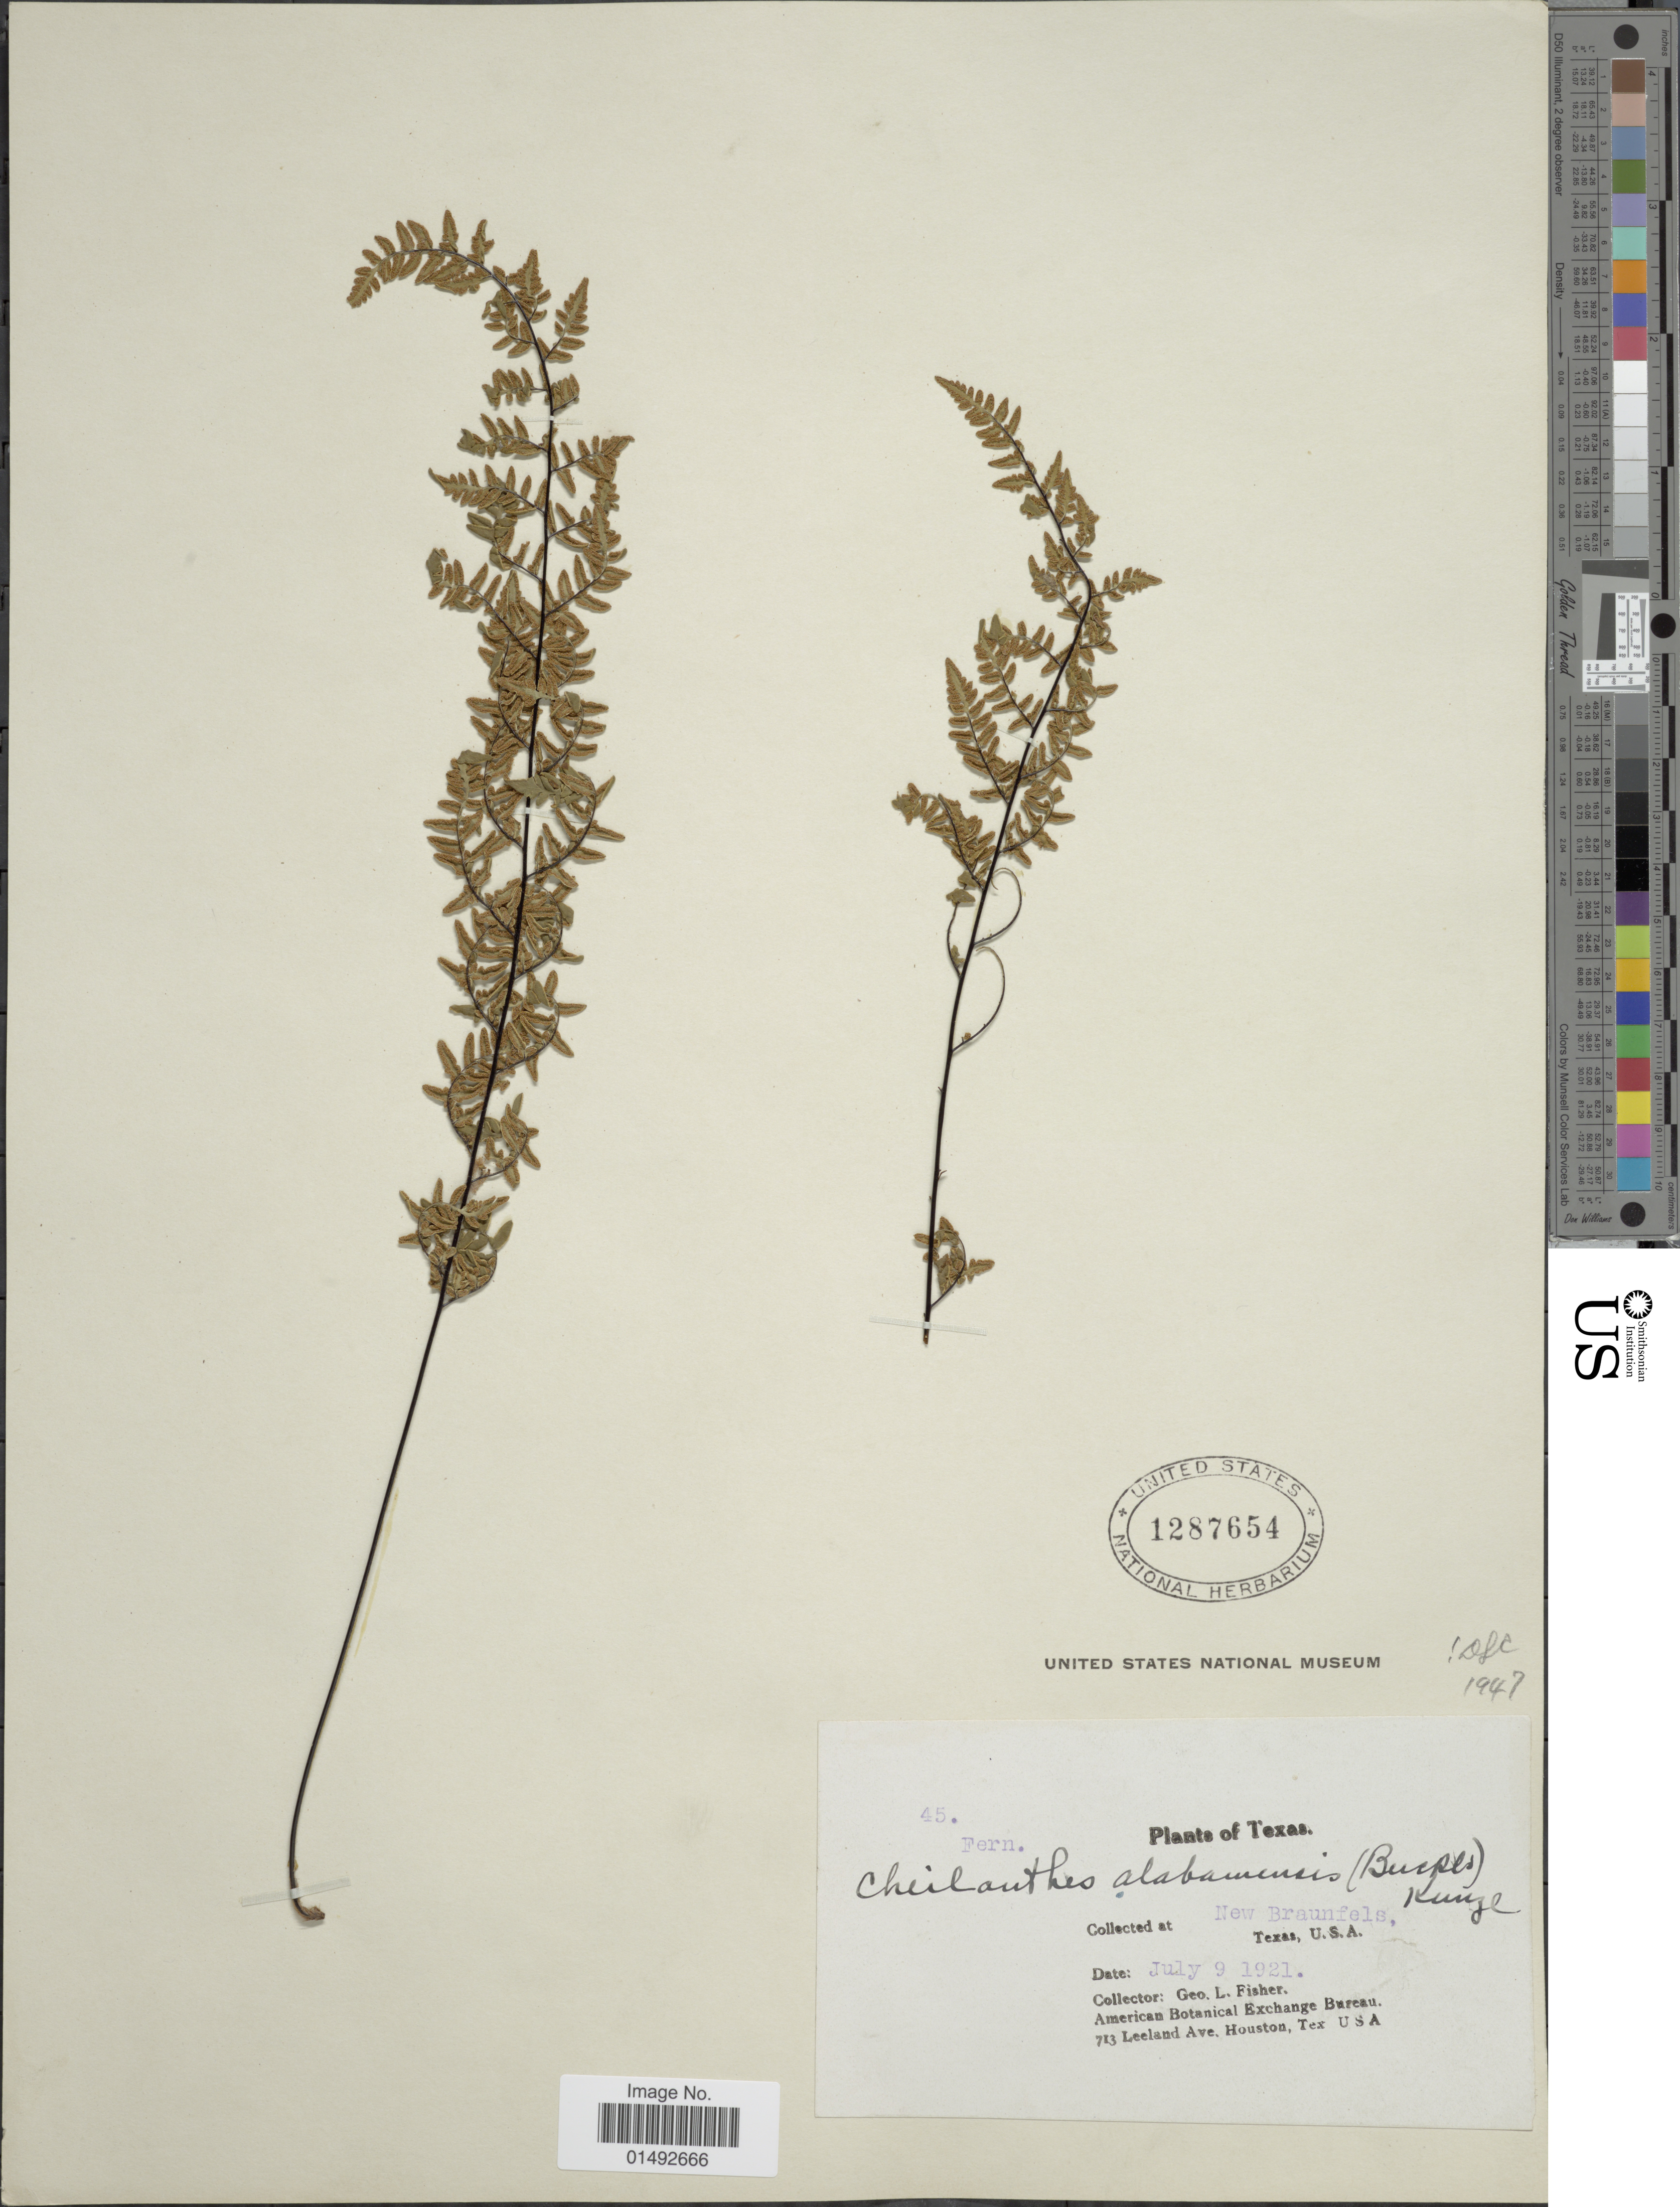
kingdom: Plantae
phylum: Tracheophyta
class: Polypodiopsida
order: Polypodiales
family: Pteridaceae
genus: Myriopteris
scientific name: Myriopteris alabamensis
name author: (Buckley) Grusz & Windham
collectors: G. L. Fisher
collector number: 45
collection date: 1921-07-09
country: United States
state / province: Texas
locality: New Braunfels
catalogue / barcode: US 1287654